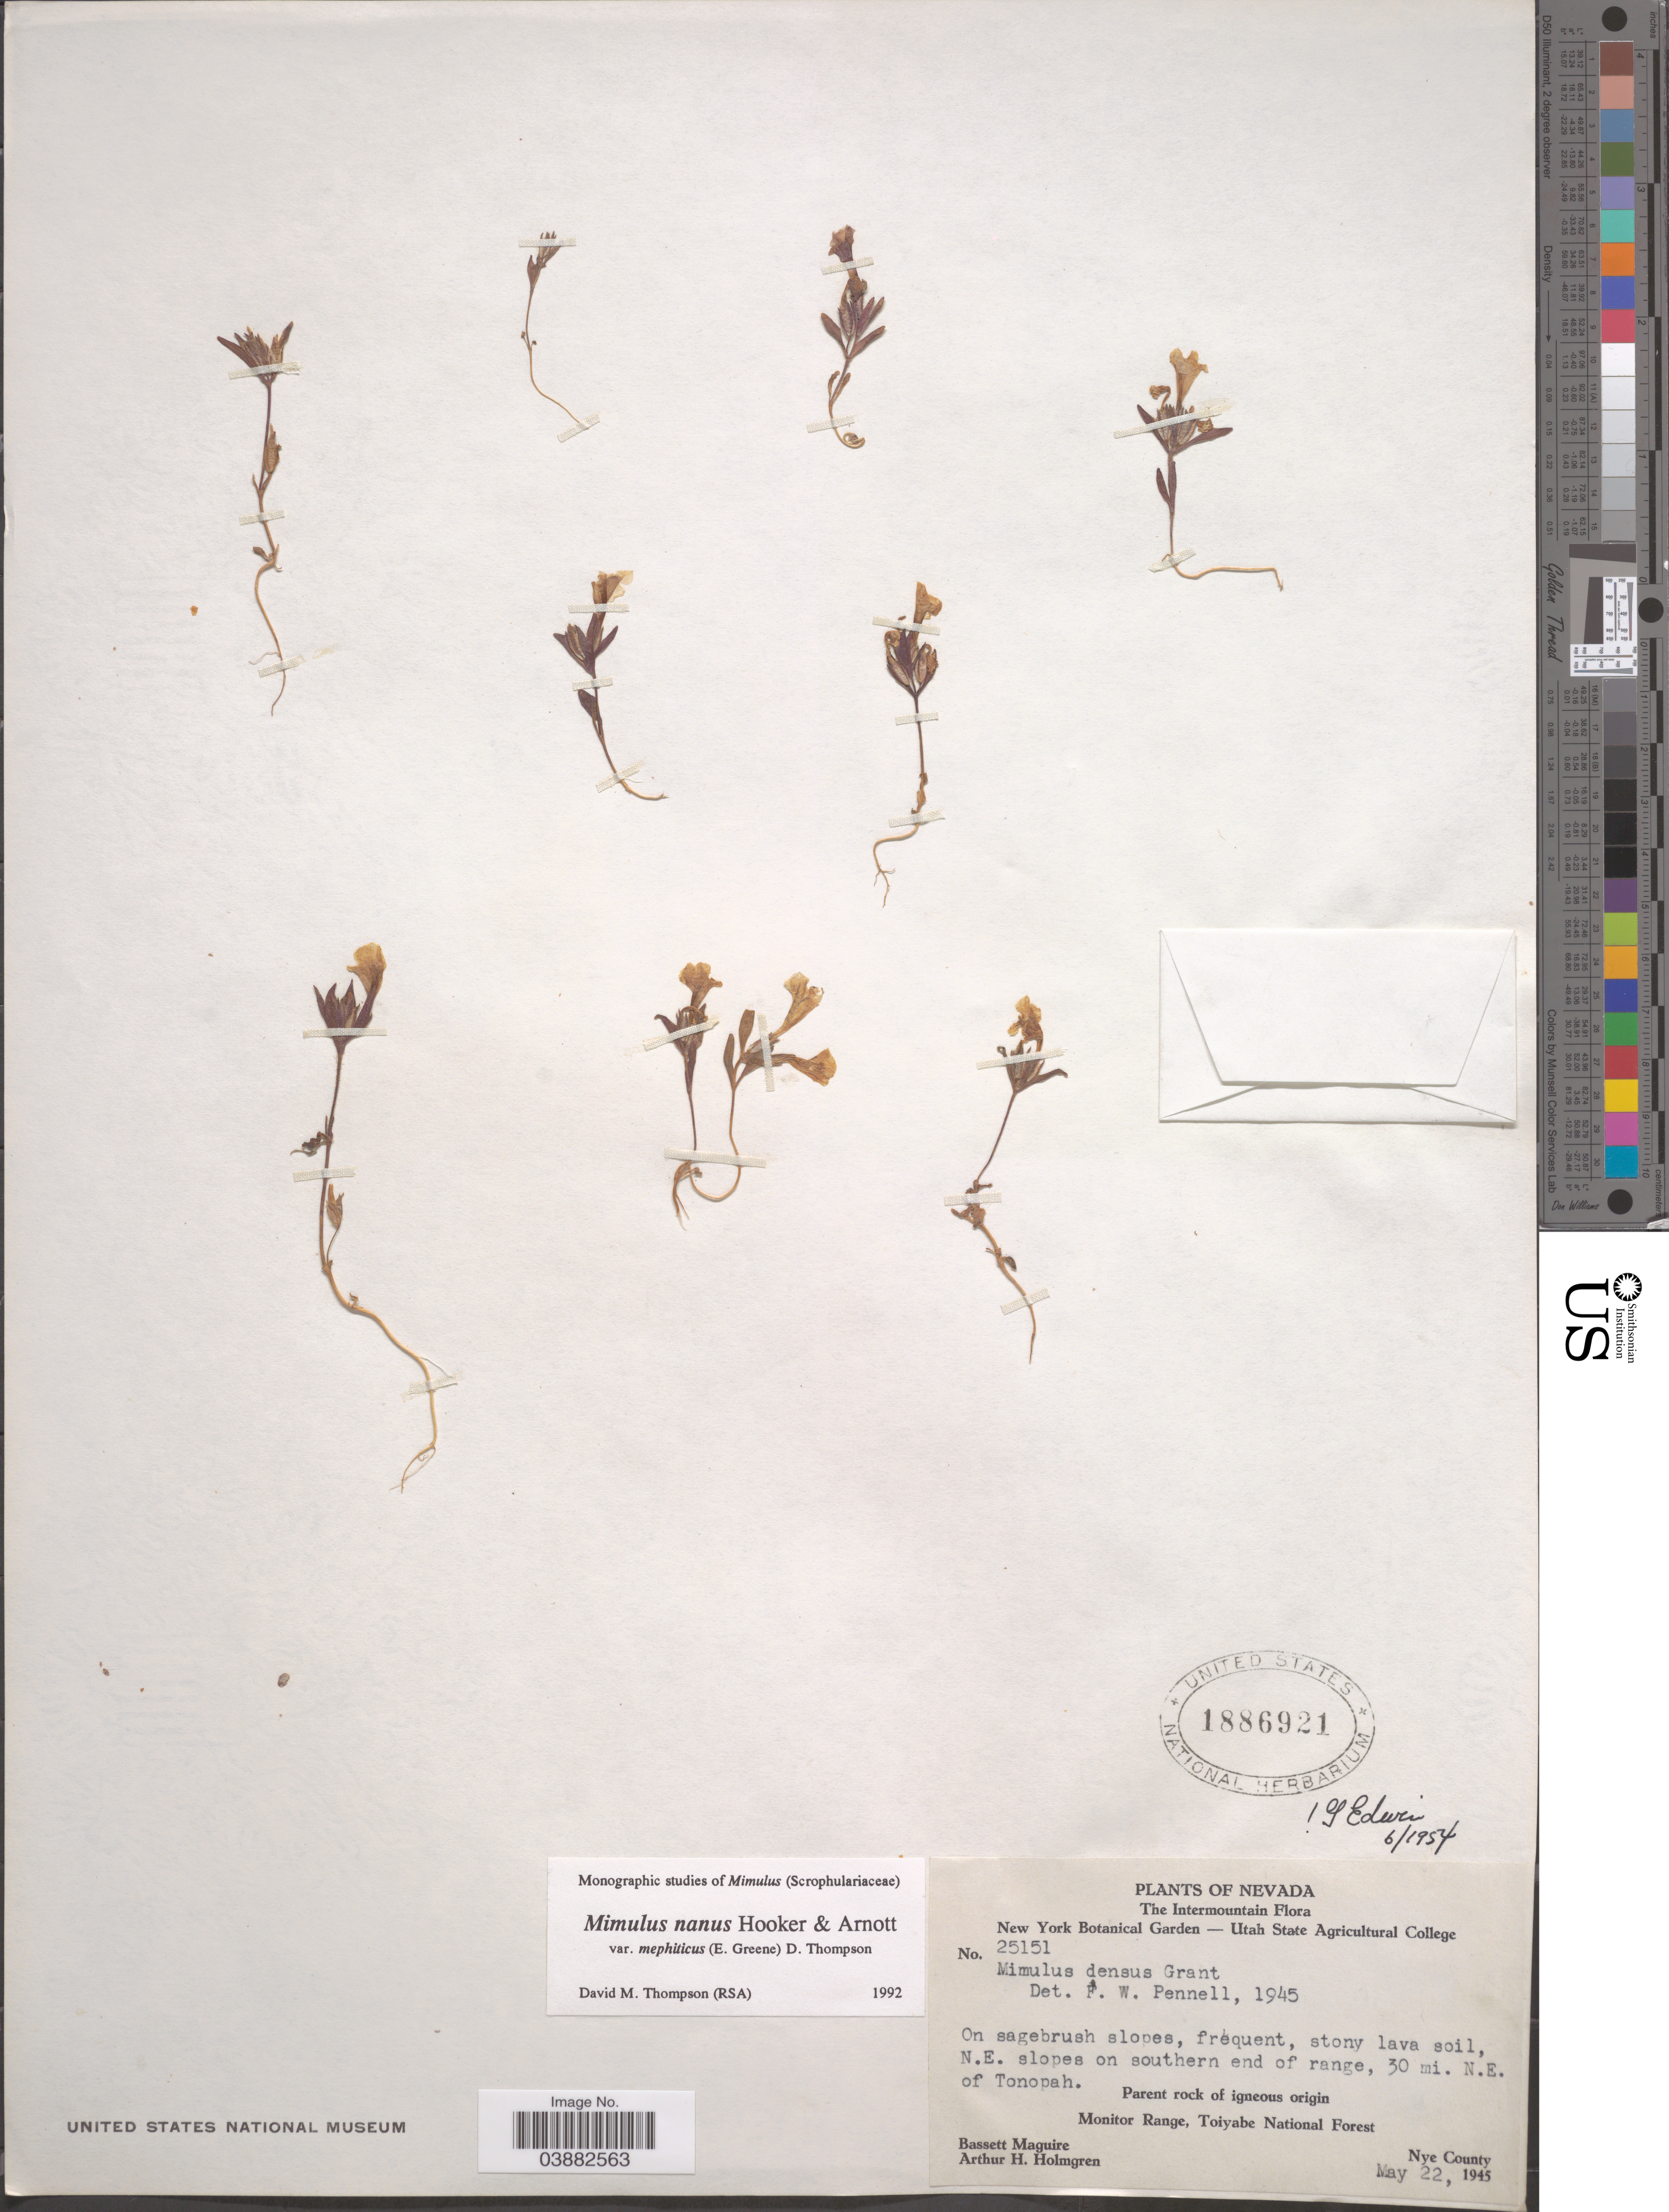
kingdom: Plantae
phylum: Tracheophyta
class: Magnoliopsida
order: Lamiales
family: Phrymaceae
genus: Mimulus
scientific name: Mimulus nanus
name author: Hook. & Arn.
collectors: B. Maguire & A. H. Holmgren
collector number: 25151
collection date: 1945-05-22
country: United States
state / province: Nevada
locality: The Intermountain. N.E. slopes on southern end of range, 30 mi. N.E. of Tonopah. Monitor Range, Toiyabe National Forest. Nye County.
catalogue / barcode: US 1886921